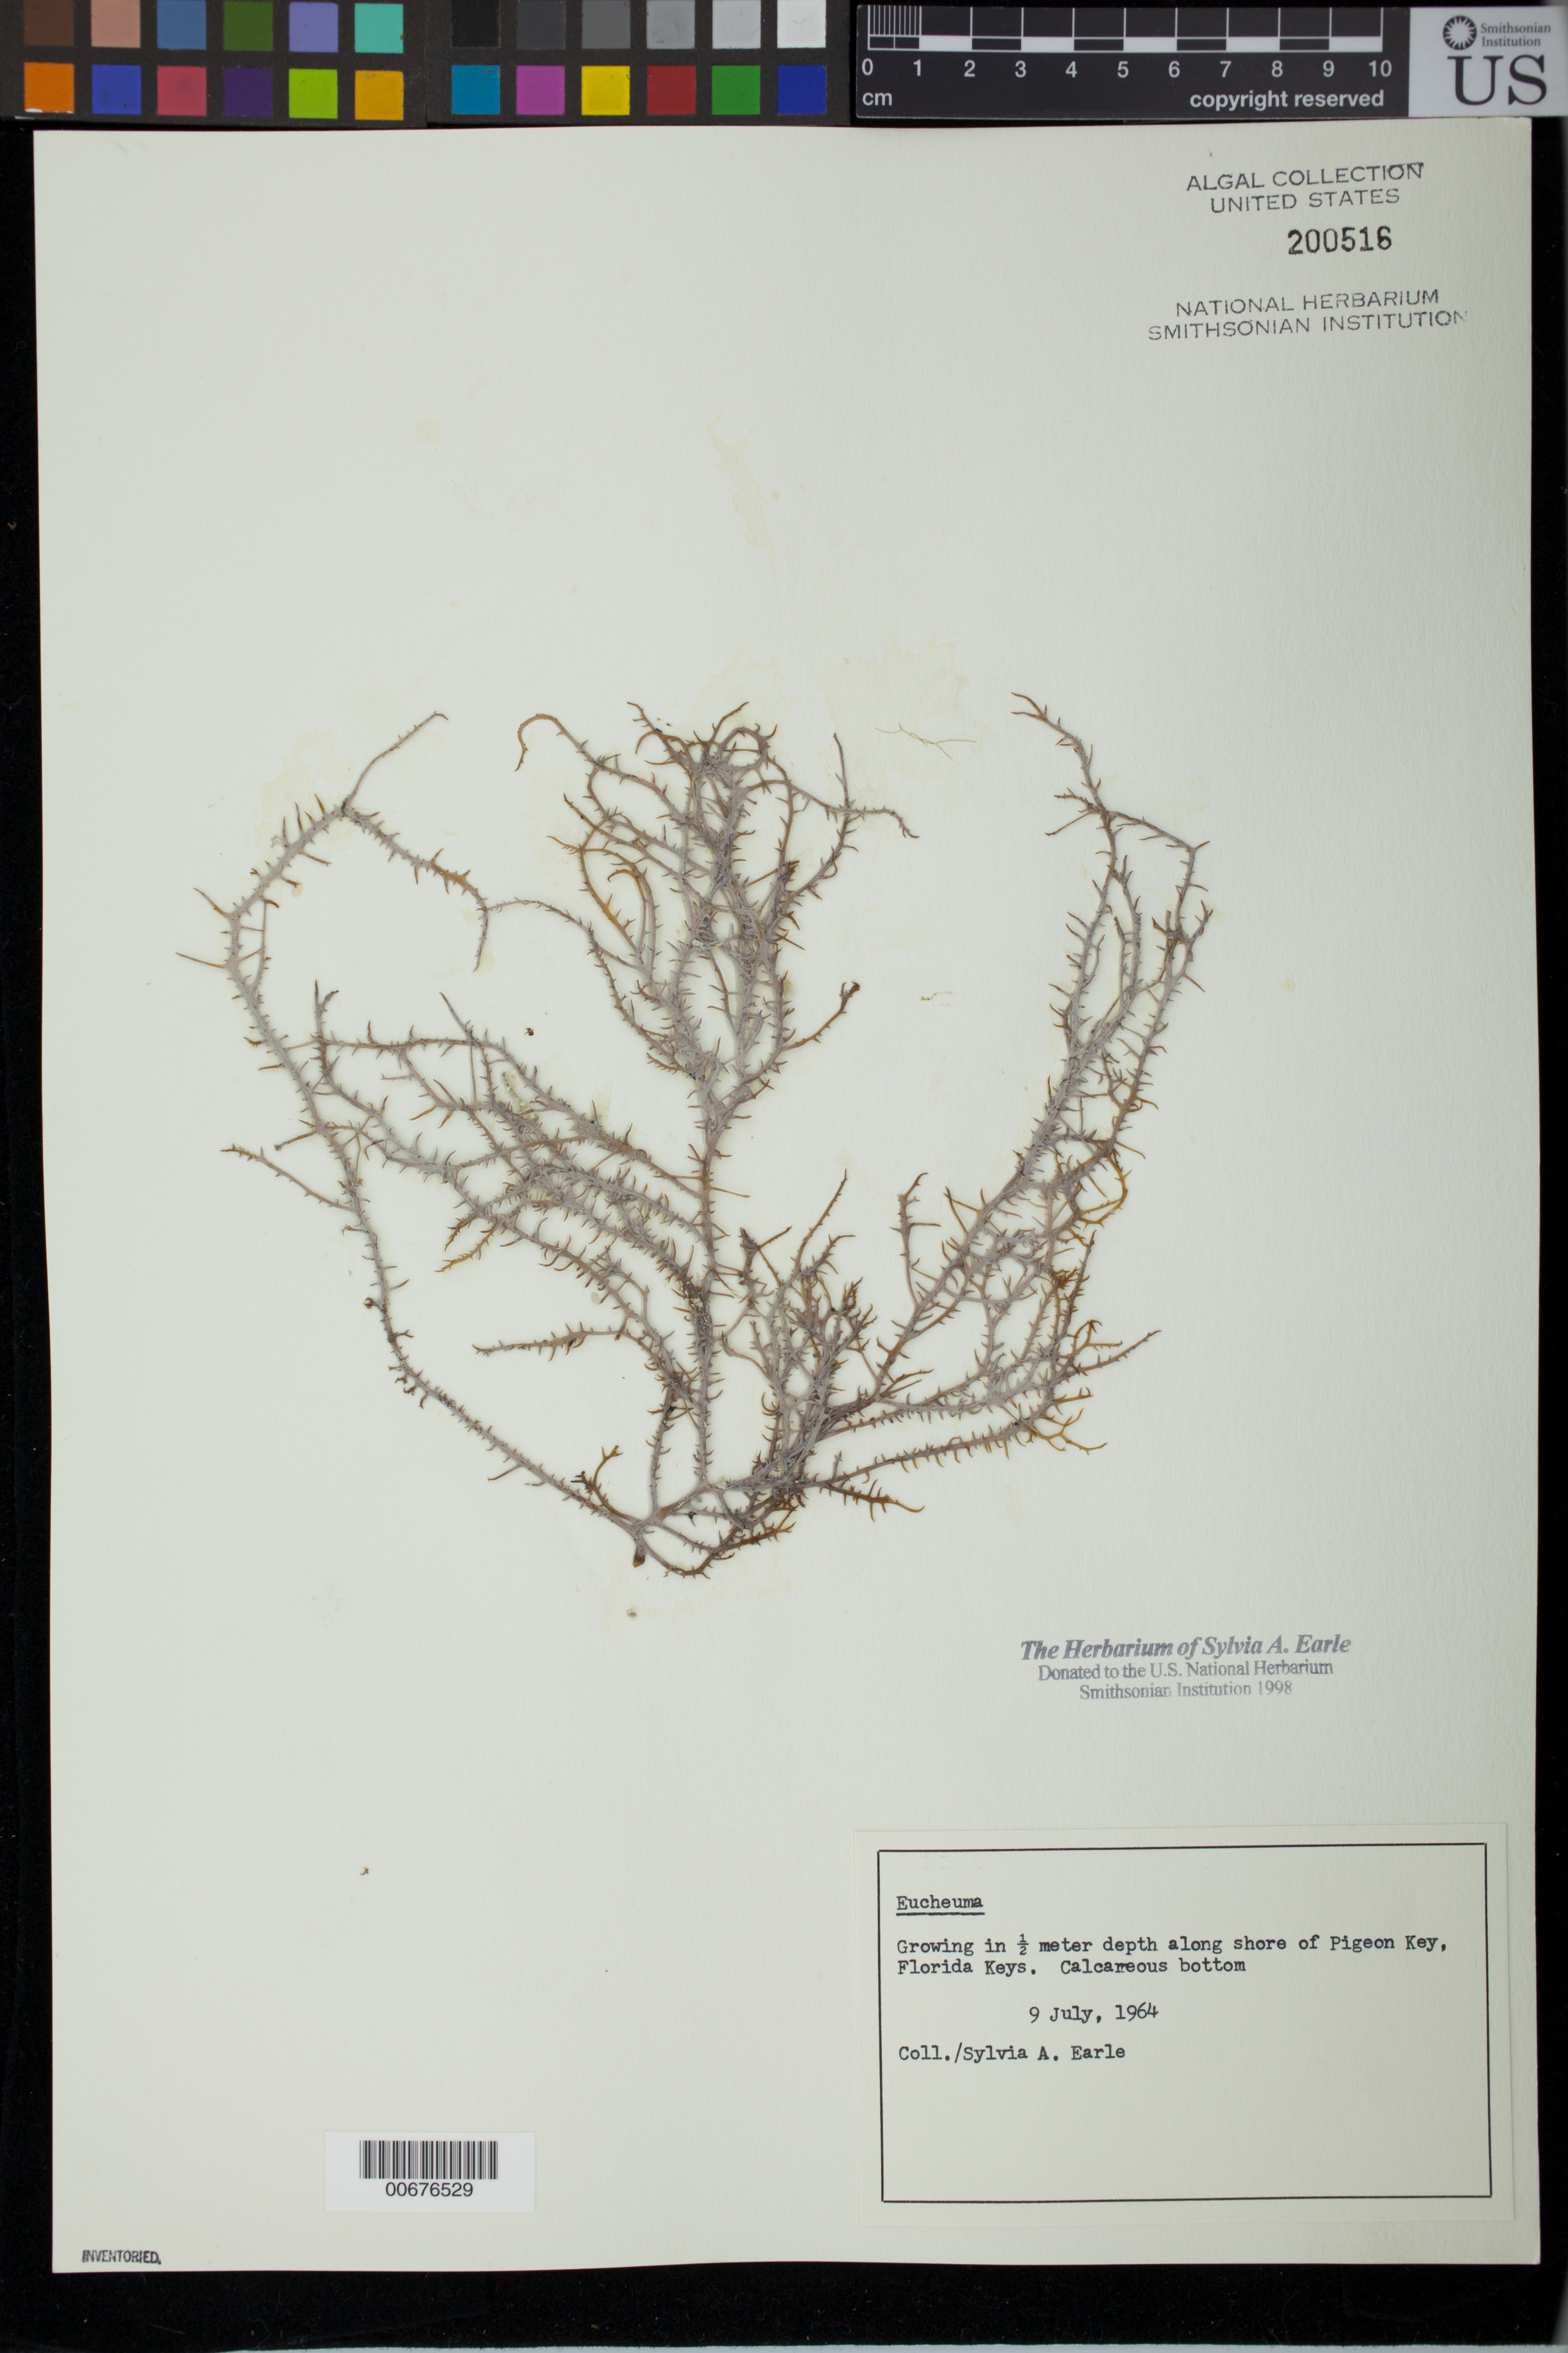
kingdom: Plantae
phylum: Rhodophyta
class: Florideophyceae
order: Gigartinales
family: Solieriaceae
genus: Eucheuma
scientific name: Eucheuma sp.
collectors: S. A. Earle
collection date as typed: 09 Jul 1964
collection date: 1964-07-09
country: United States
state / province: Florida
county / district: Monroe County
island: Pigeon Key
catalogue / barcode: US 200516